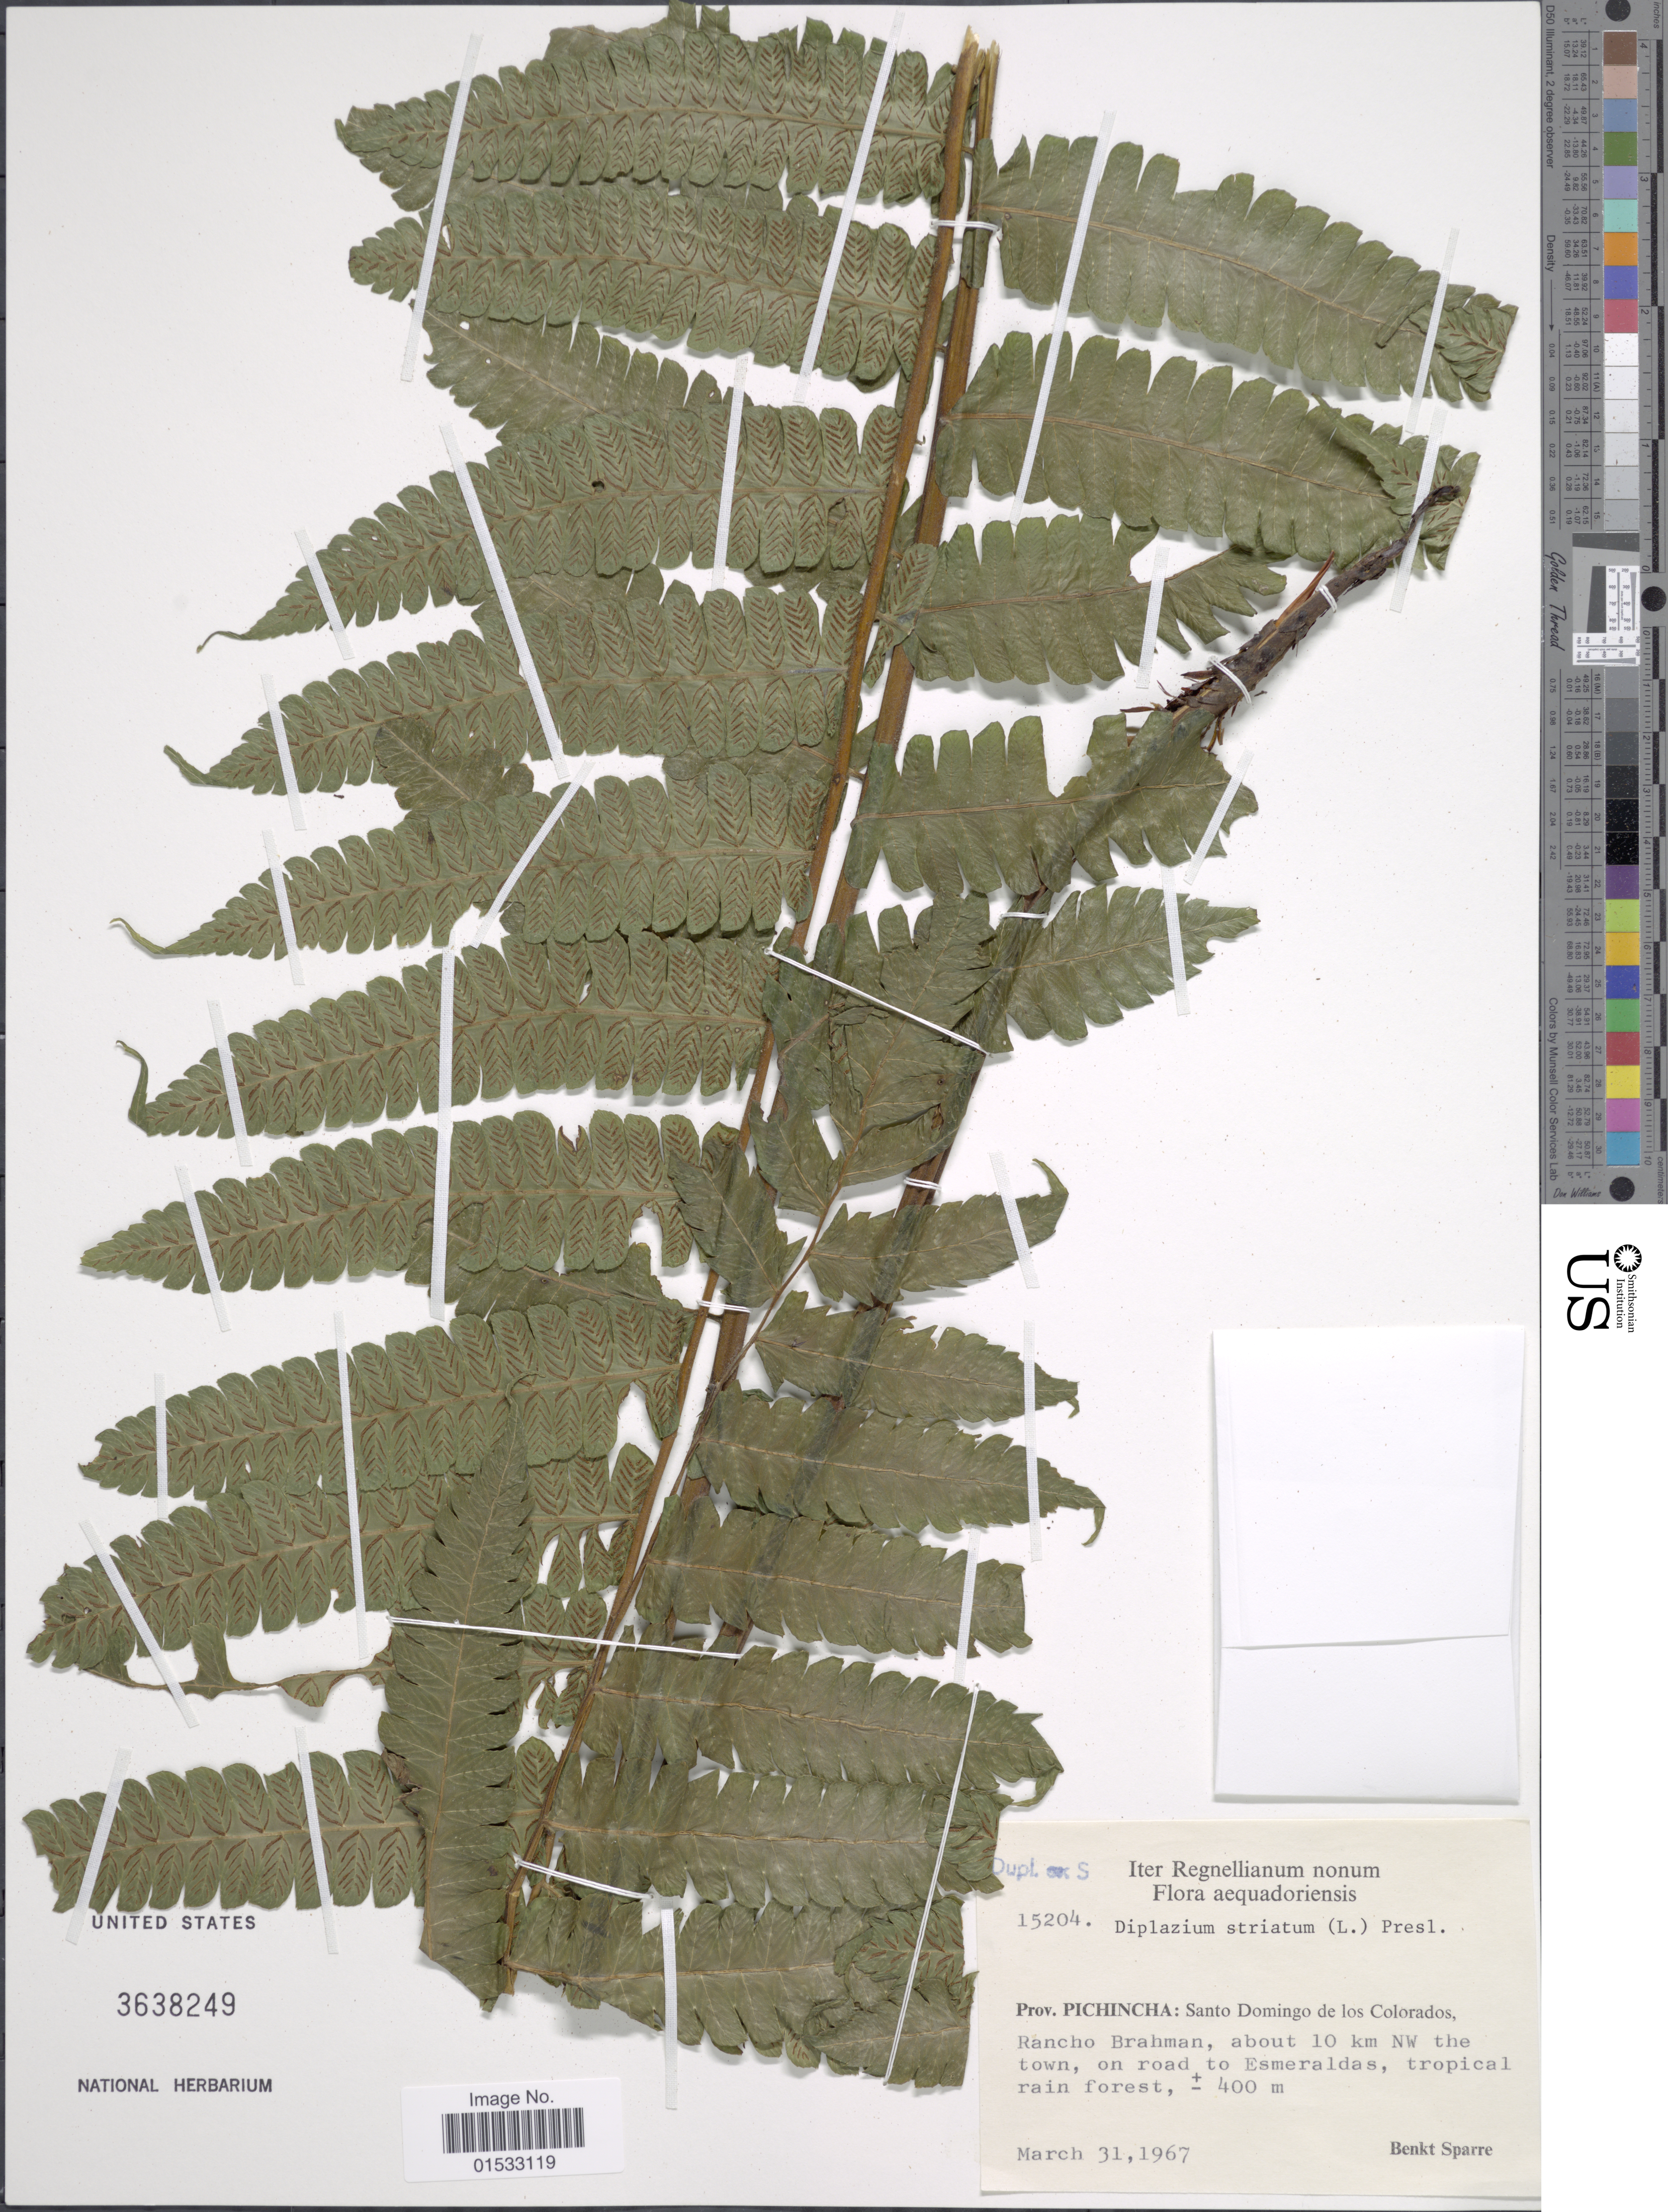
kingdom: Plantae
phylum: Tracheophyta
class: Polypodiopsida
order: Polypodiales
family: Athyriaceae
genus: Diplazium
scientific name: Diplazium striatum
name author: (L.) C. Presl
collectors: B. Sparre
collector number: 15204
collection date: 1967-03-31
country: Ecuador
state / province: Pichincha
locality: Santo Domingo de los Colorados, Rancho Brahman, about 10 km NW the town, on road to Esmeraldas, tropical rain forest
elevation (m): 400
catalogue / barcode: US 3638249